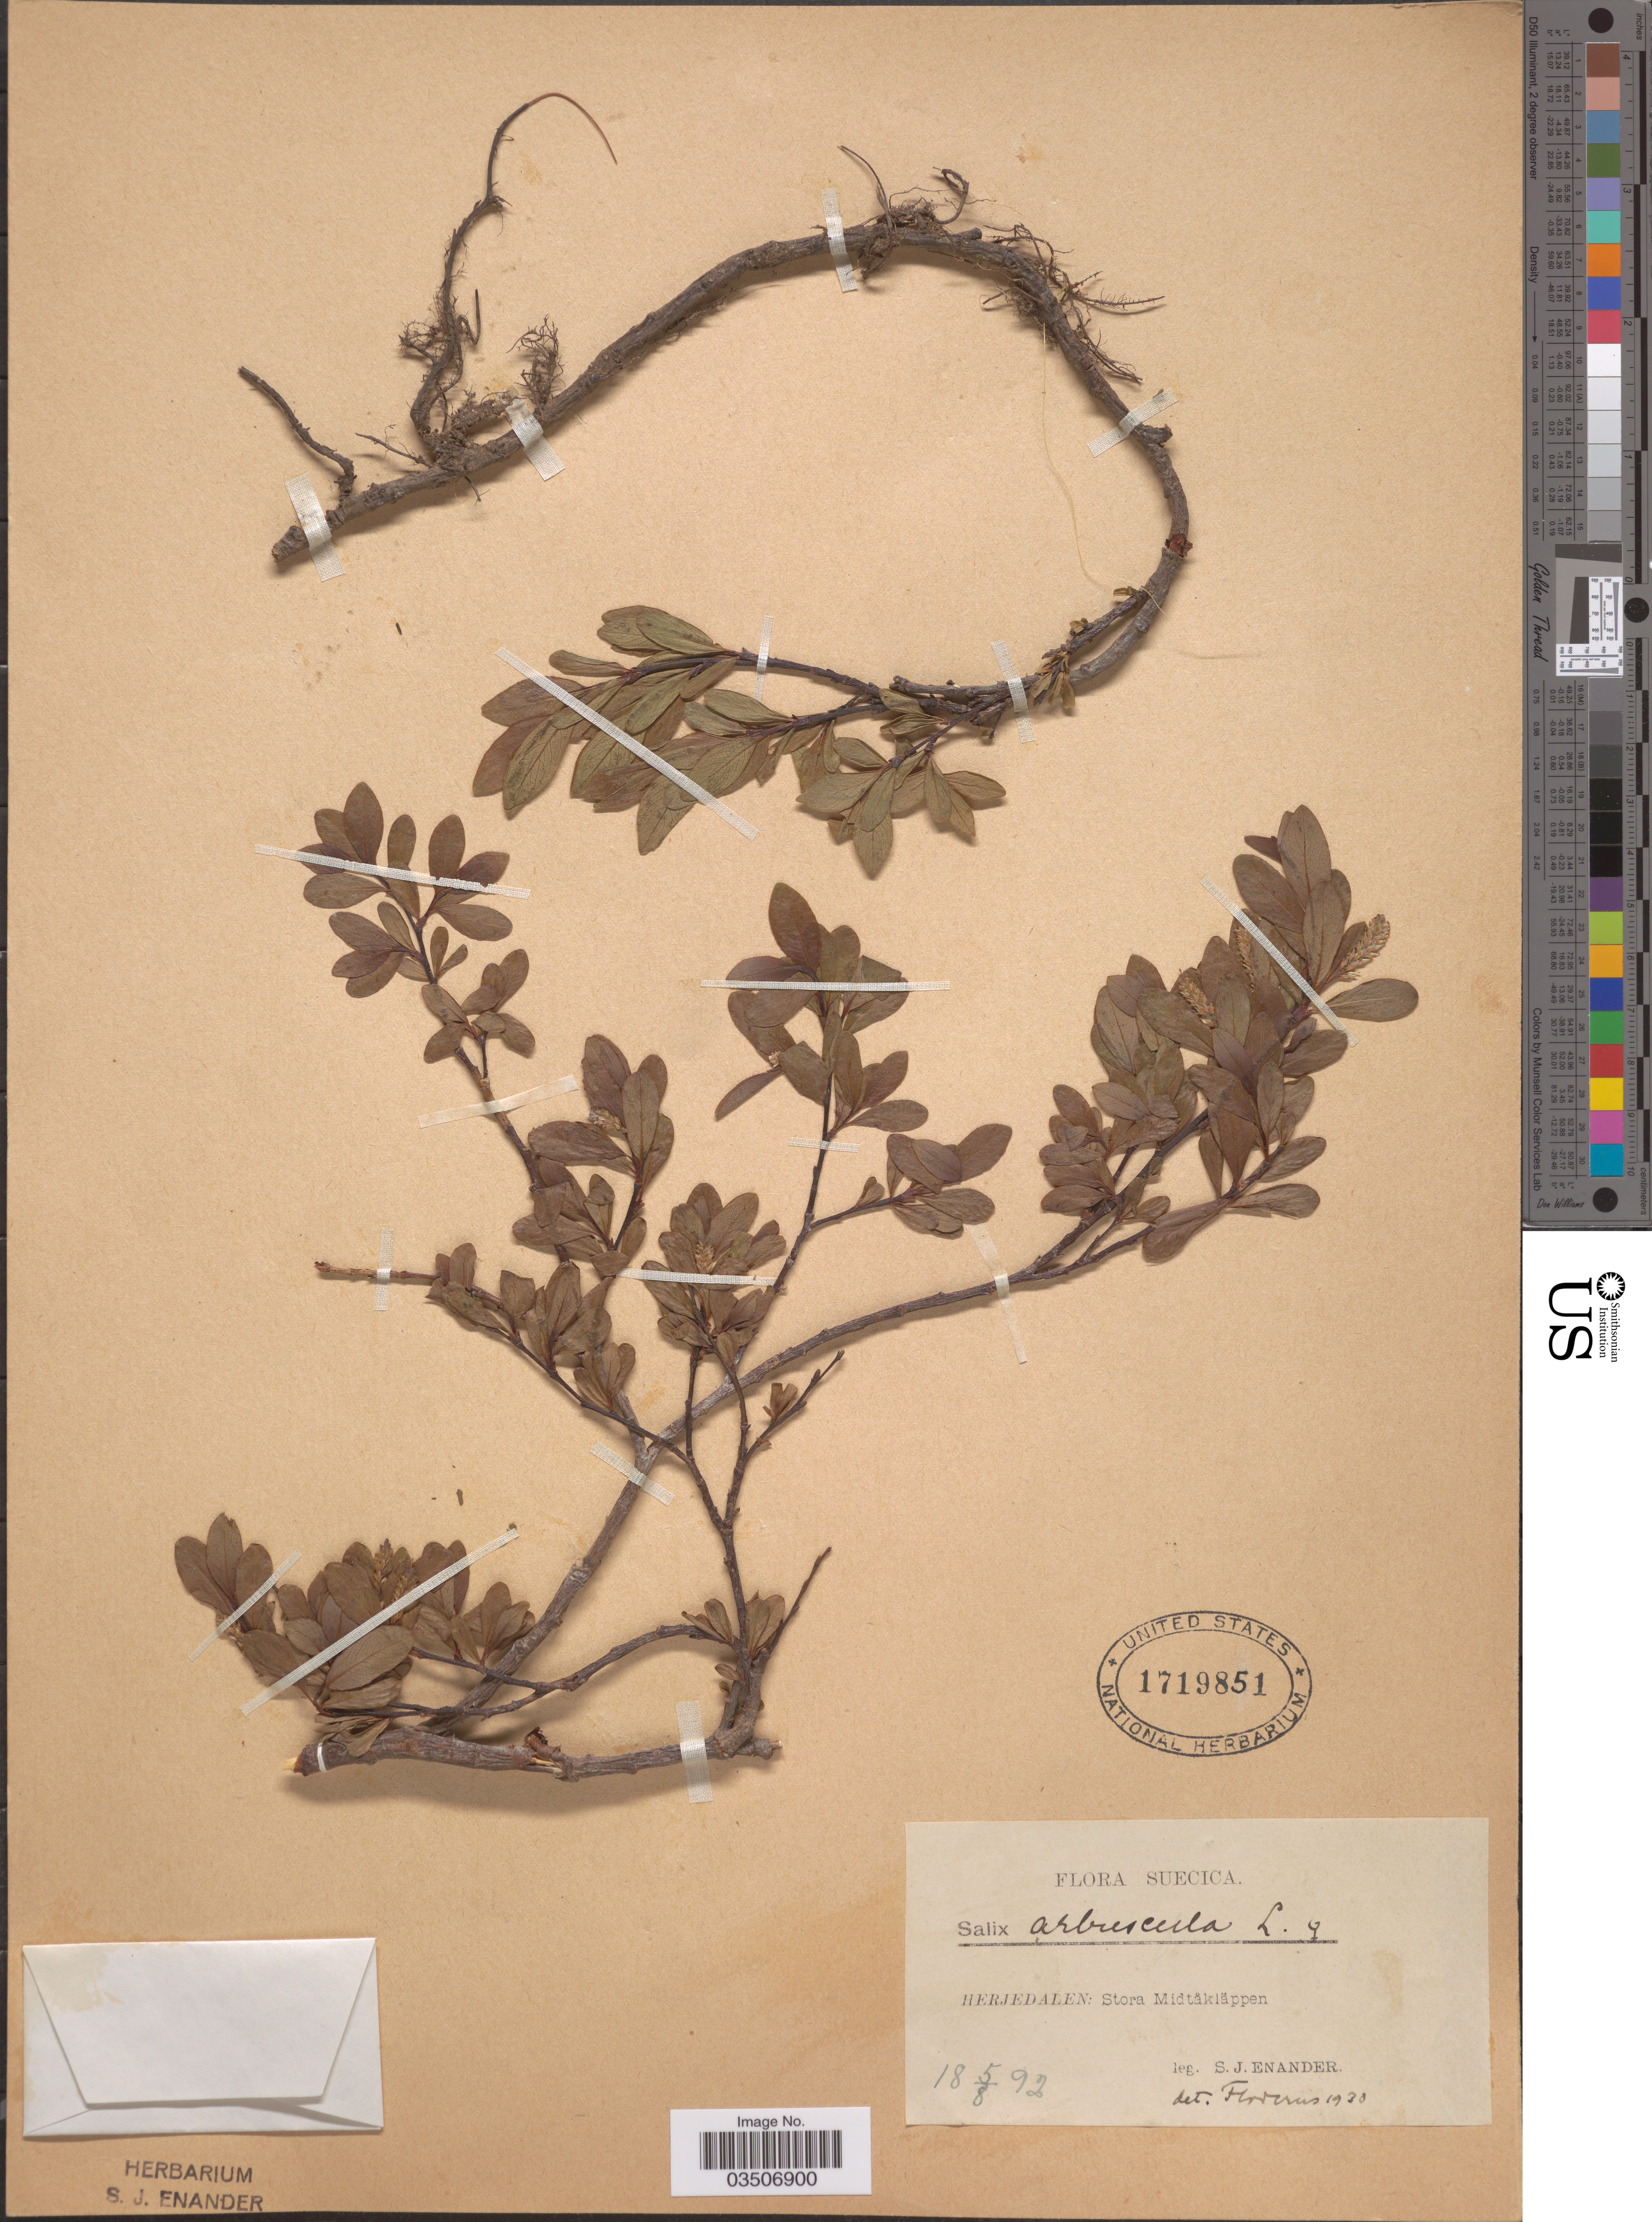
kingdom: Plantae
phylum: Tracheophyta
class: Magnoliopsida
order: Malpighiales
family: Salicaceae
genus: Salix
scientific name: Salix arbuscula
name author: L.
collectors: S. Enander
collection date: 1892-08-05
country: Sweden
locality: Suecica. Herjedalen: Stora Midtäkiäppen.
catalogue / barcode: US 1719851